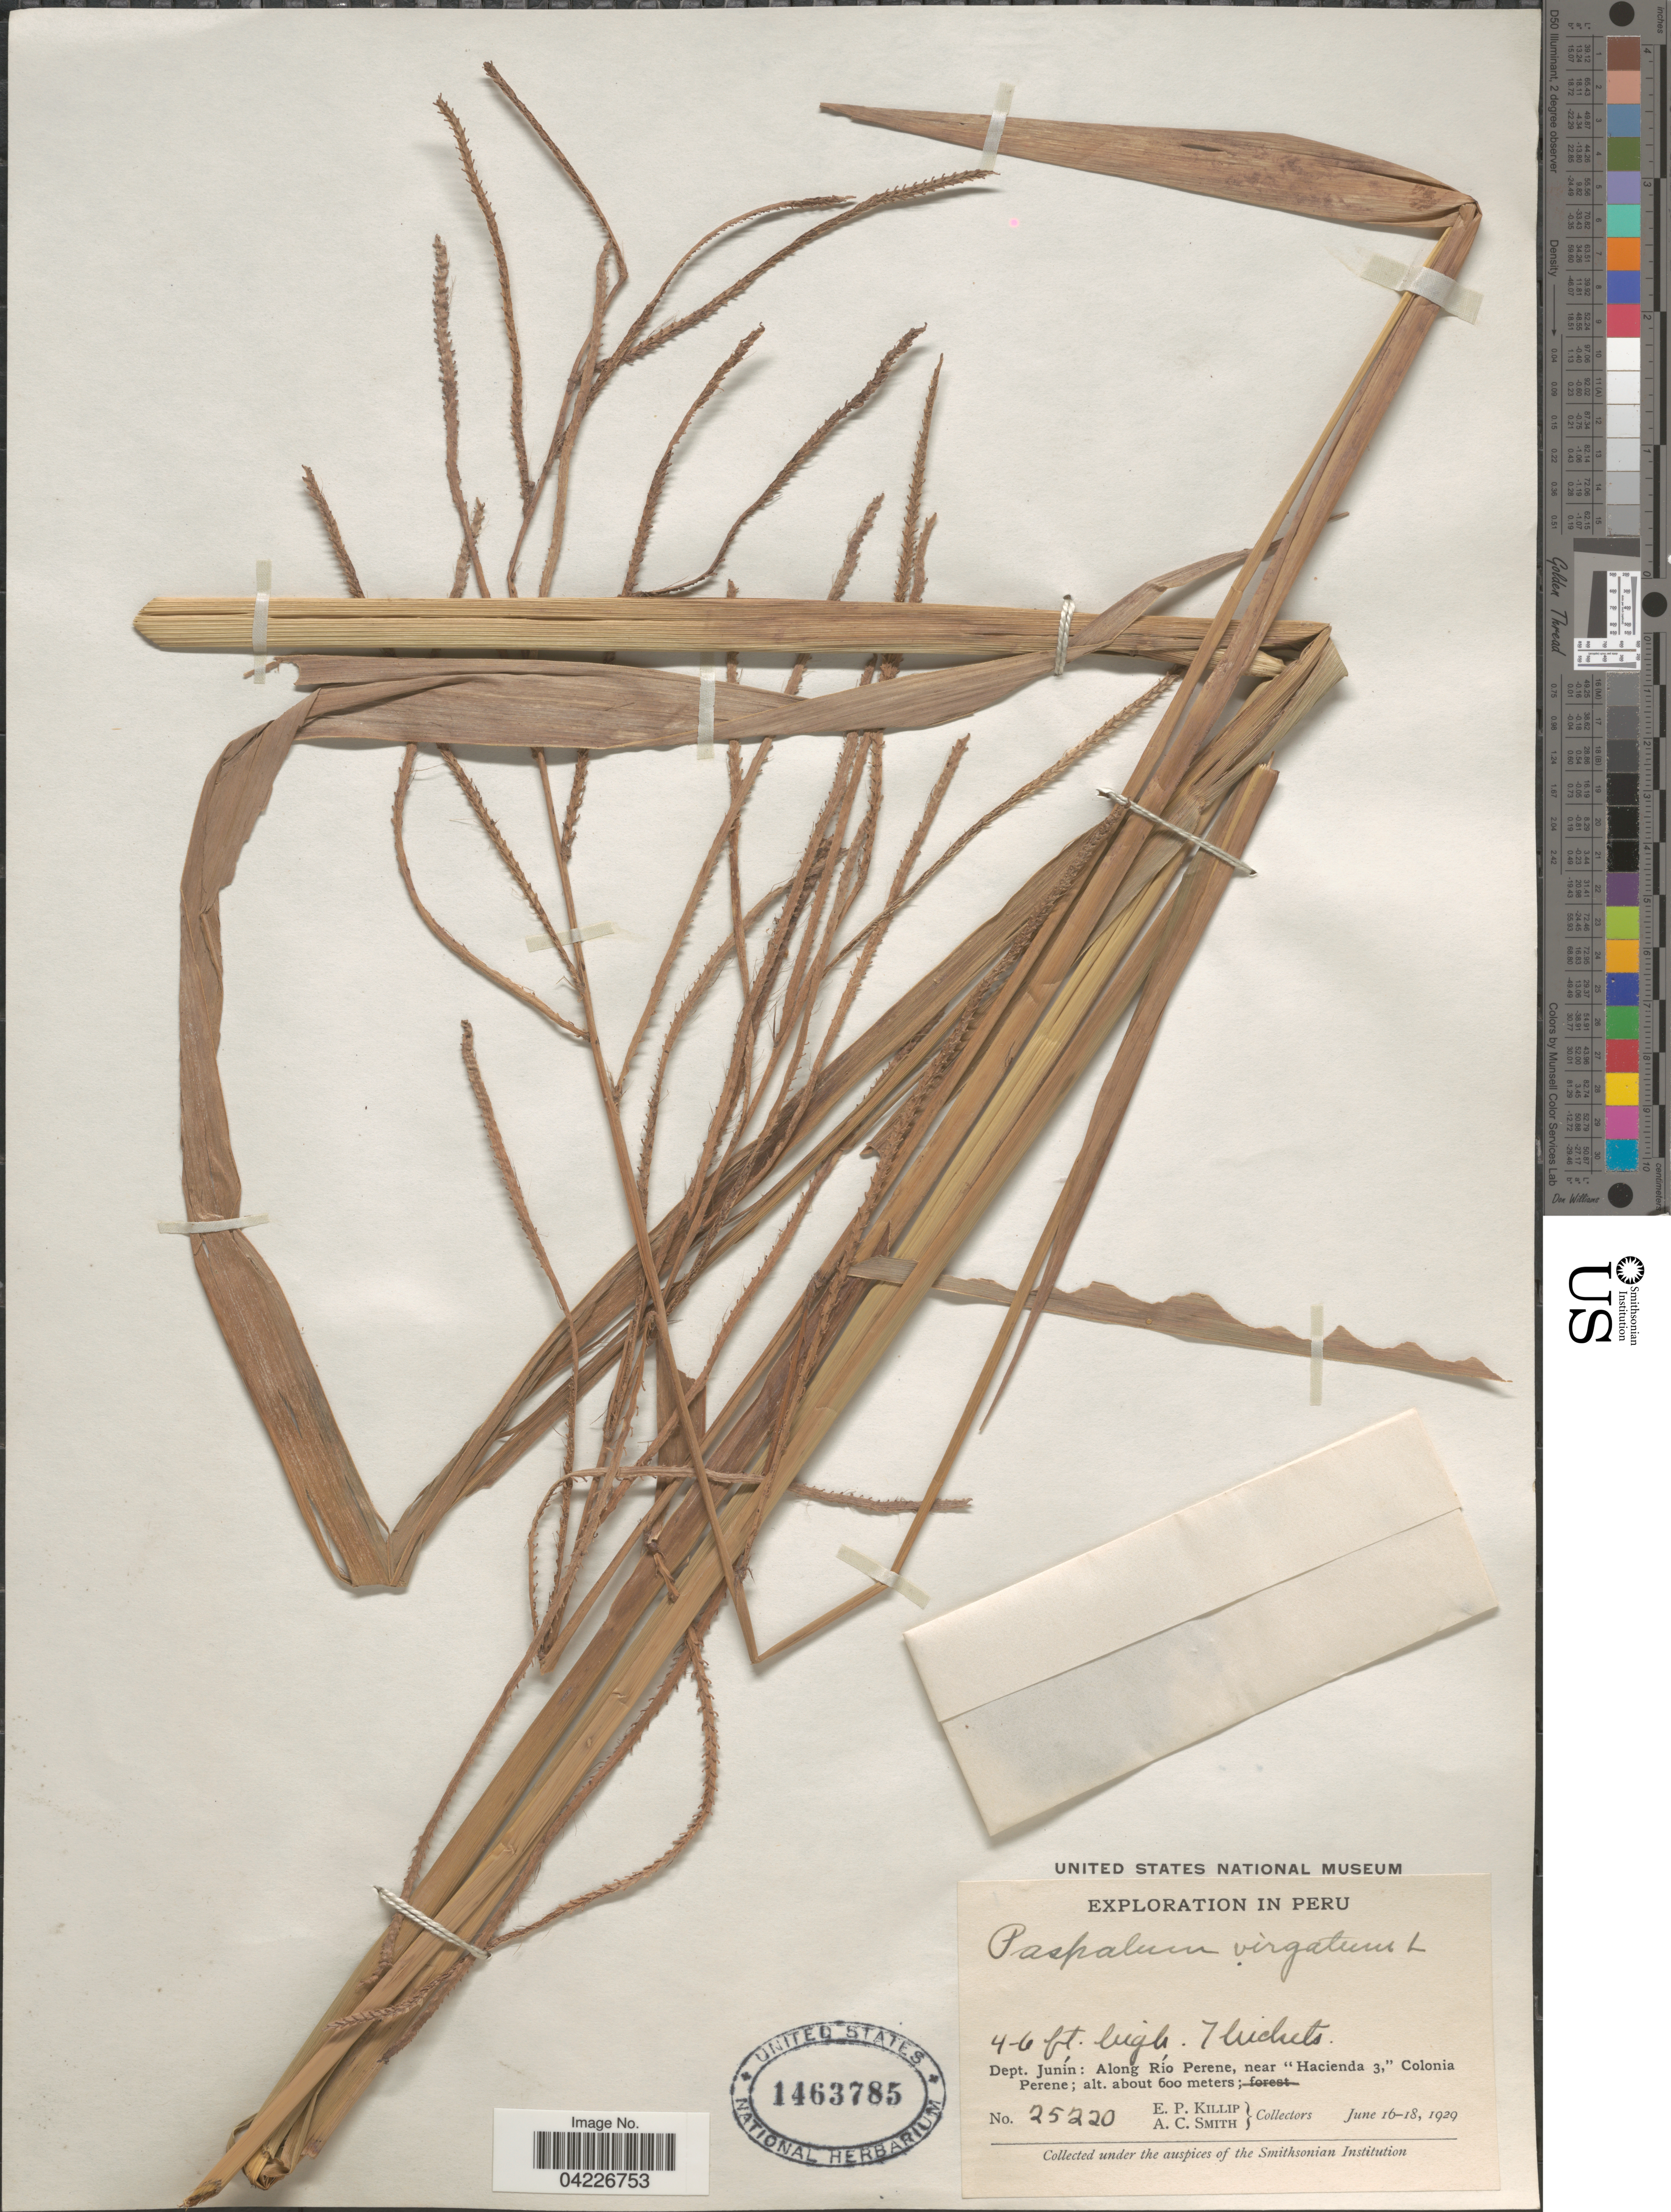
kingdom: Plantae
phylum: Tracheophyta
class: Liliopsida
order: Poales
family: Poaceae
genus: Paspalum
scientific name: Paspalum virgatum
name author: L.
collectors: E. P. Killip & A. C. Smith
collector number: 25220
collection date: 1929-06-16/1929-06-18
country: Peru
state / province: Junín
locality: Exploration in Peru. Dept. Junín: Along Río Perene, near "Hacienda 3," Colonia Perene.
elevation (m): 600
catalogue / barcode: US 1463785